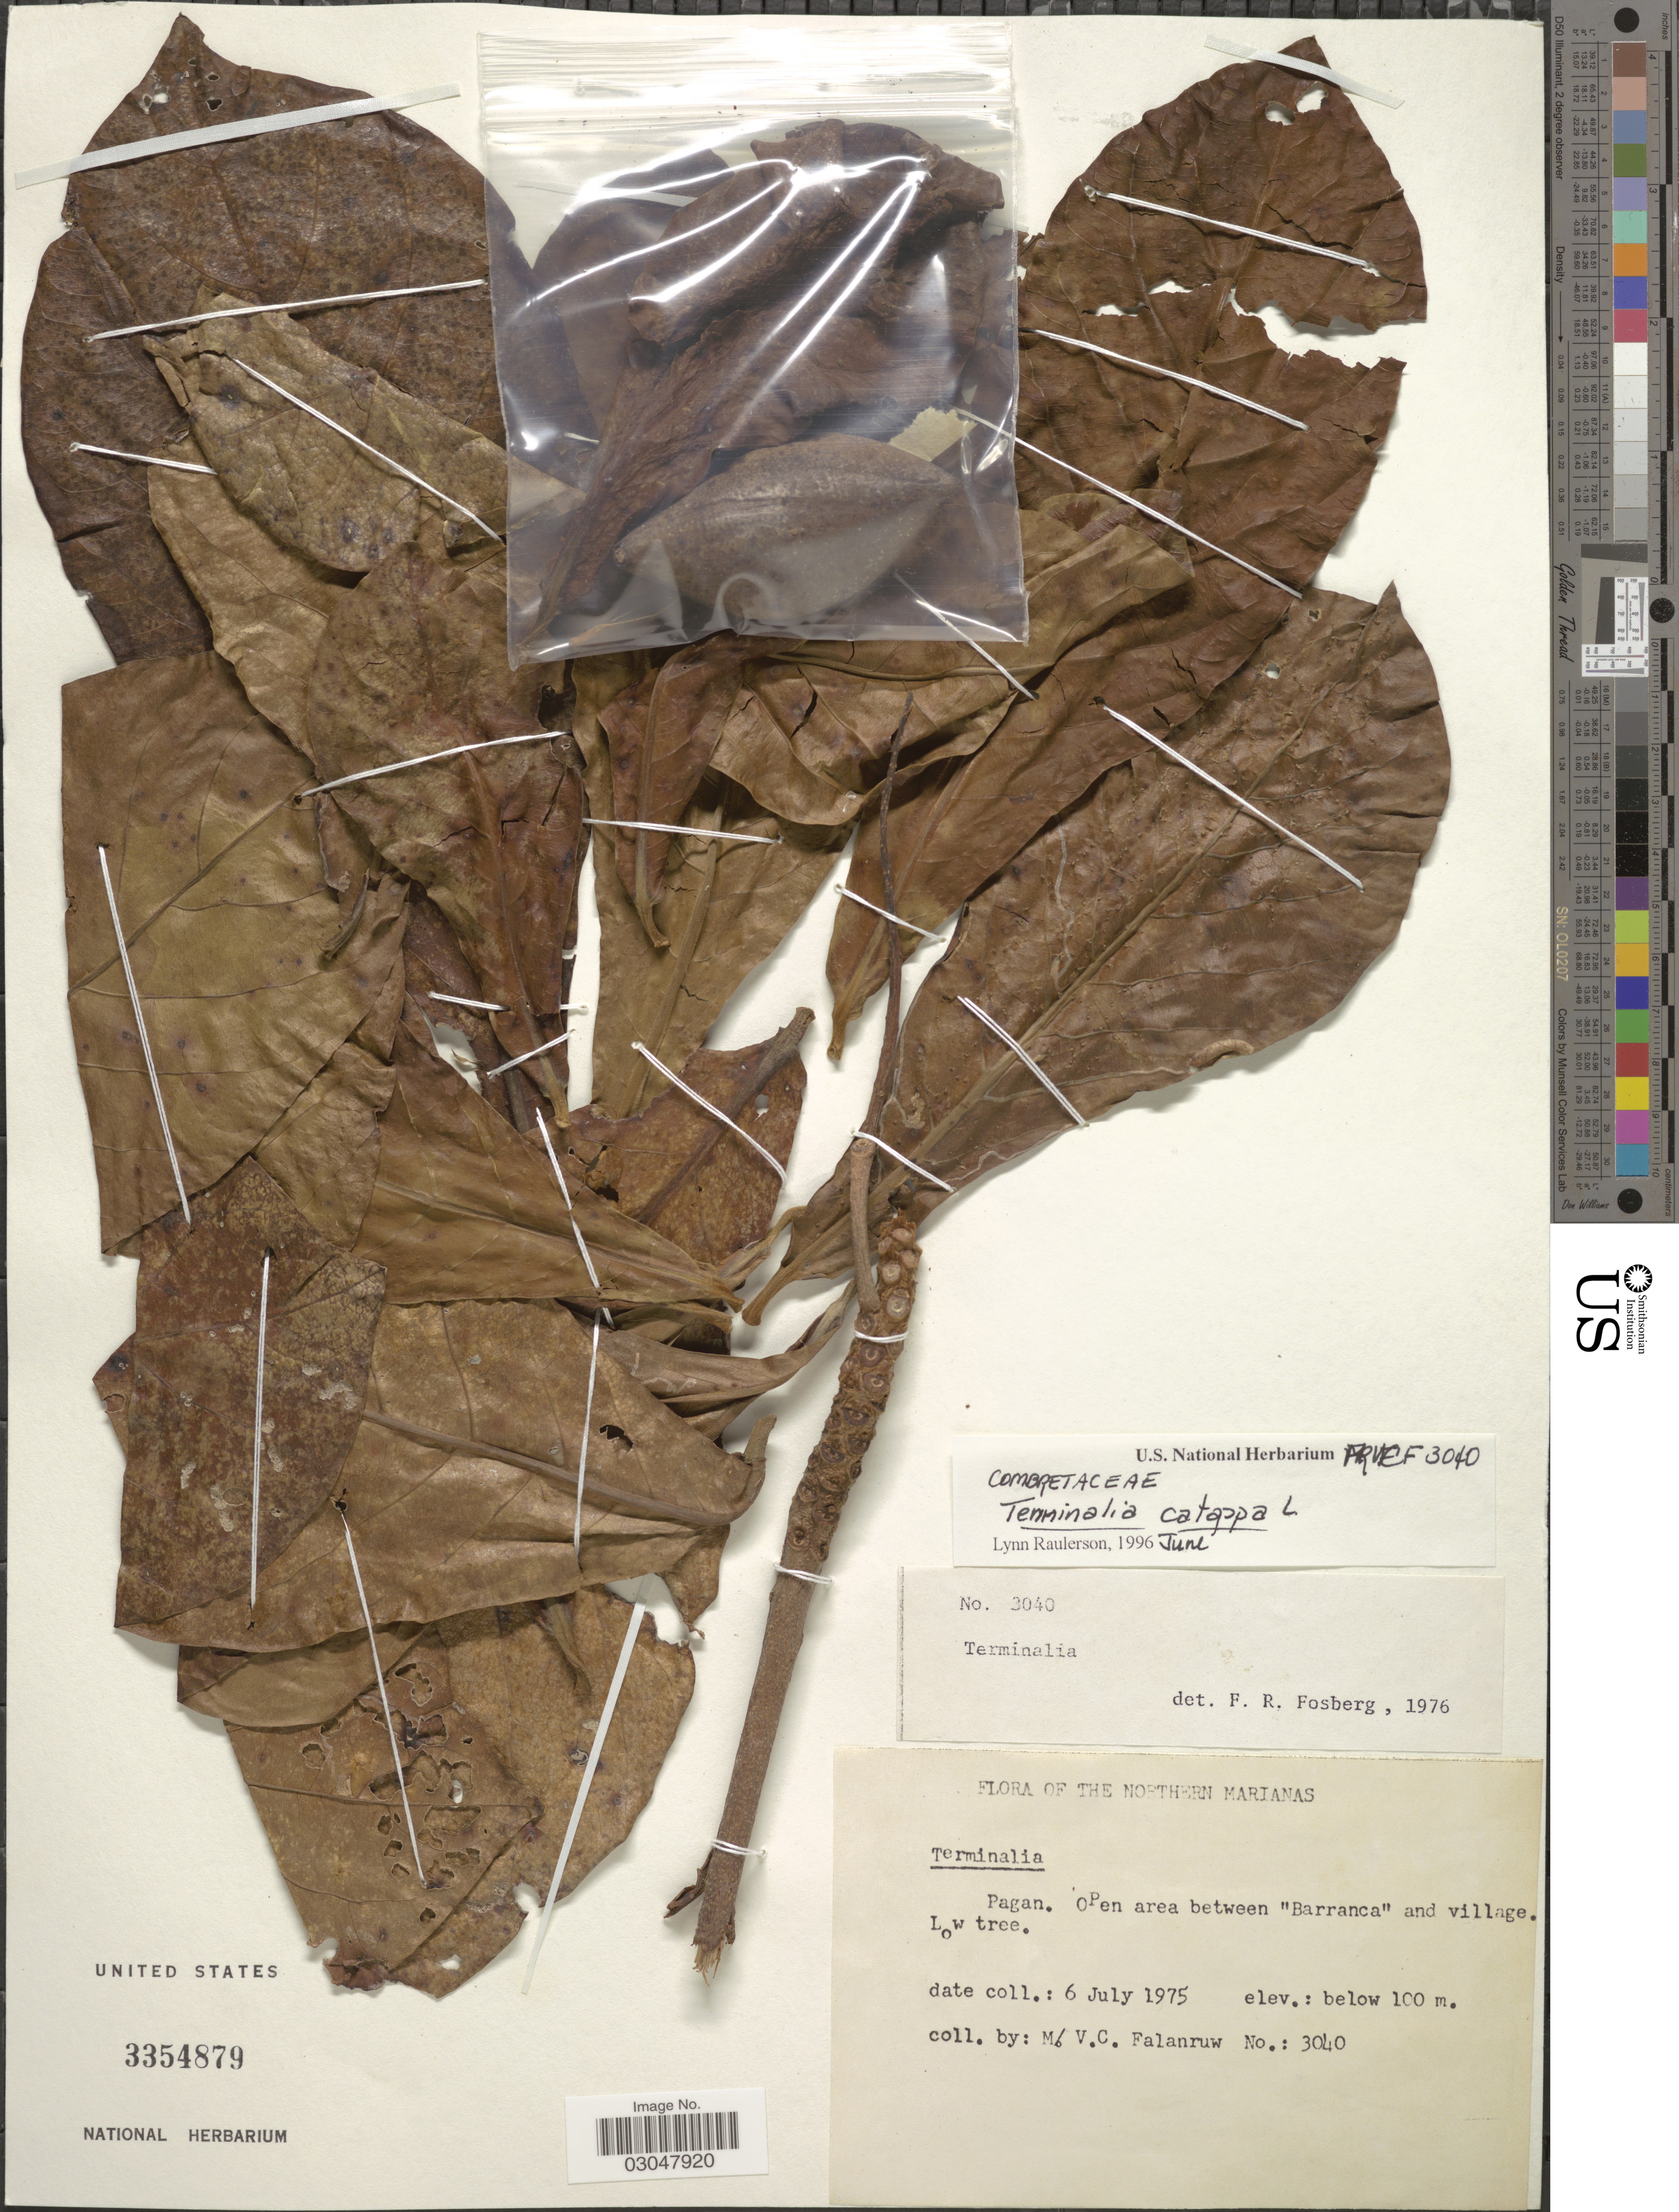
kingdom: Plantae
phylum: Tracheophyta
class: Magnoliopsida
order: Myrtales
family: Combretaceae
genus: Terminalia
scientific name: Terminalia catappa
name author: L.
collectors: M. V. Falanruw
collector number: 3040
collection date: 1975-07-06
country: Northern Mariana Islands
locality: Northern Marianas. Pagan. Open area between "Barranca" and village.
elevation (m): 100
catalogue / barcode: US 3354879